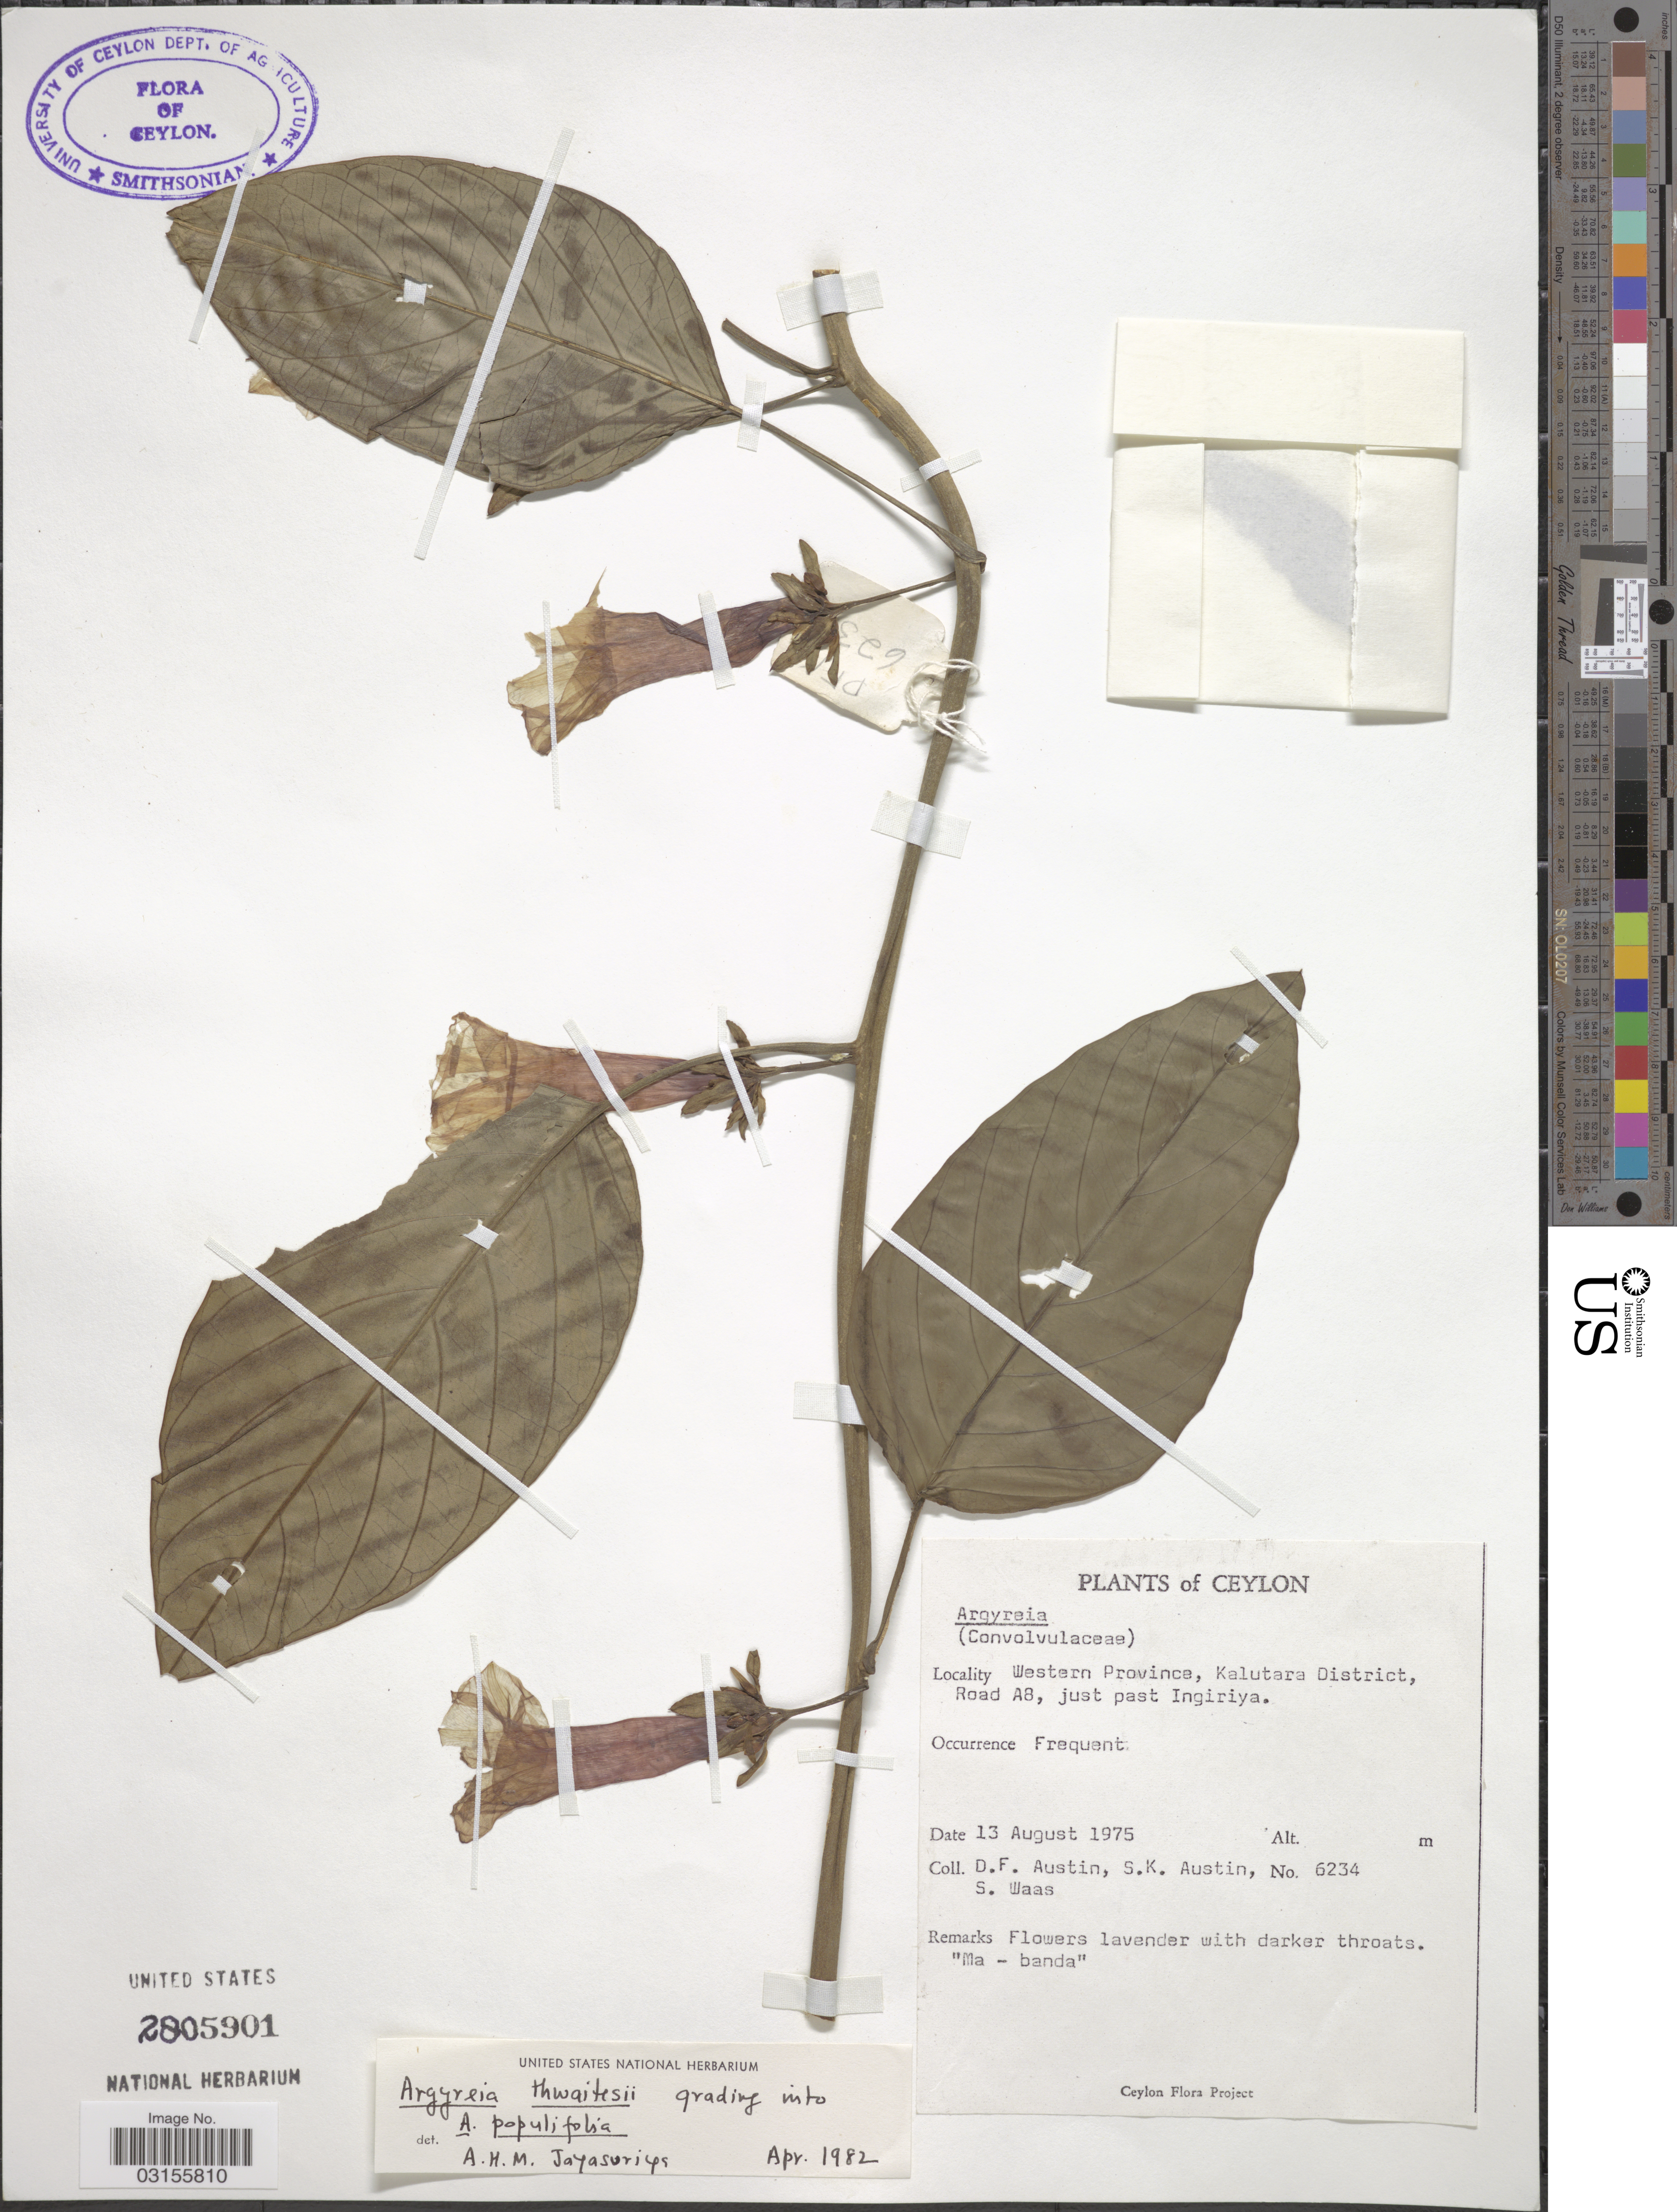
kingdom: Plantae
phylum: Tracheophyta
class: Magnoliopsida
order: Solanales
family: Convolvulaceae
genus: Argyreia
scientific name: Argyreia thwaitesii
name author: D.F. Austin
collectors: D. Austin, S. Austin & S. Waas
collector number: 6234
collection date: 1975-08-13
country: Sri Lanka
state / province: Western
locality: Ceylon. Kalutara District, Road A8, just past Ingiriya.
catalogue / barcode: US 2805901